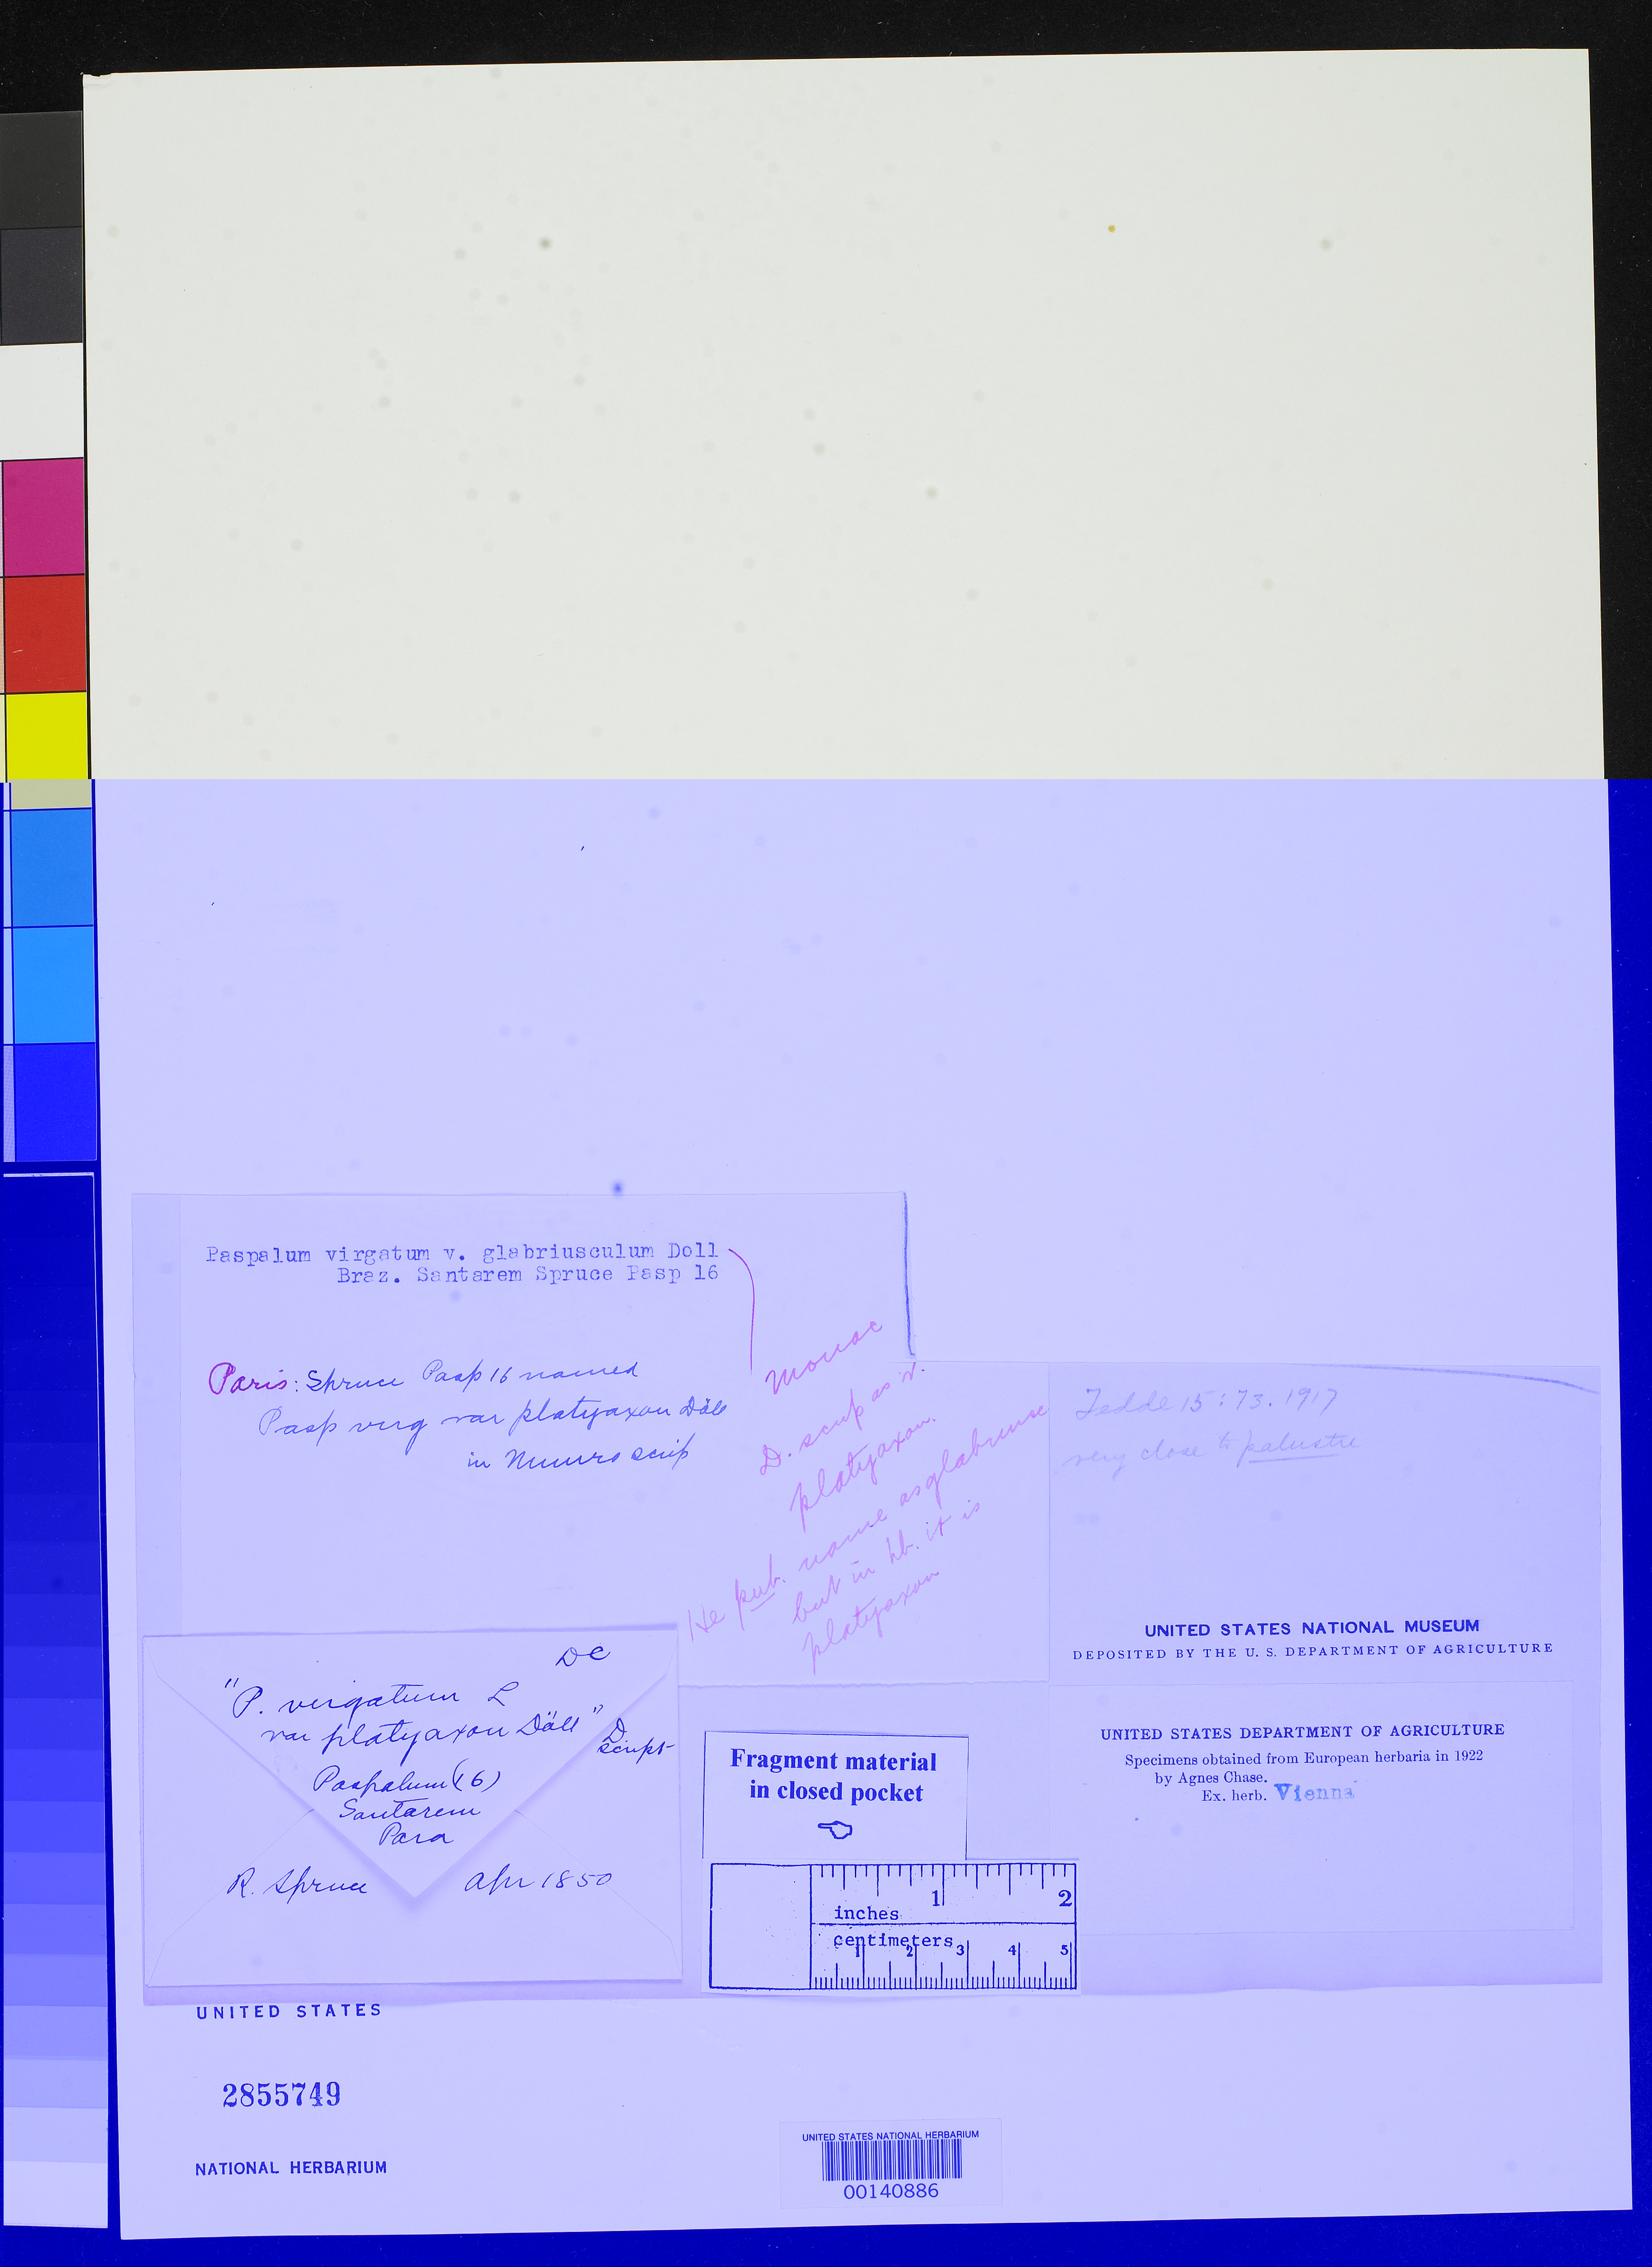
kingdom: Plantae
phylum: Tracheophyta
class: Liliopsida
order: Poales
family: Poaceae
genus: Paspalum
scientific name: Paspalum virgatum var. glabriusculum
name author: Döll in Mart.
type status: Possible Type; Type Collection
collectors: R. Spruce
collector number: Paspalum 16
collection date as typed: Apr 1850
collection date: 1850-04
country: Brazil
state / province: Pará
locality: Santarem.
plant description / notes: Fragmentary material of type specimen ex herb. DC. (?). Separated from sheet 2855748; some annotations on that sheet may refer to material on this sheet, and vice versa. Note the protologue cites Spruce "Paspalum 16" as var. glabriusculum, but this fragmentary material was apparently annotated as var. platyaxon.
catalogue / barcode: US 2855749